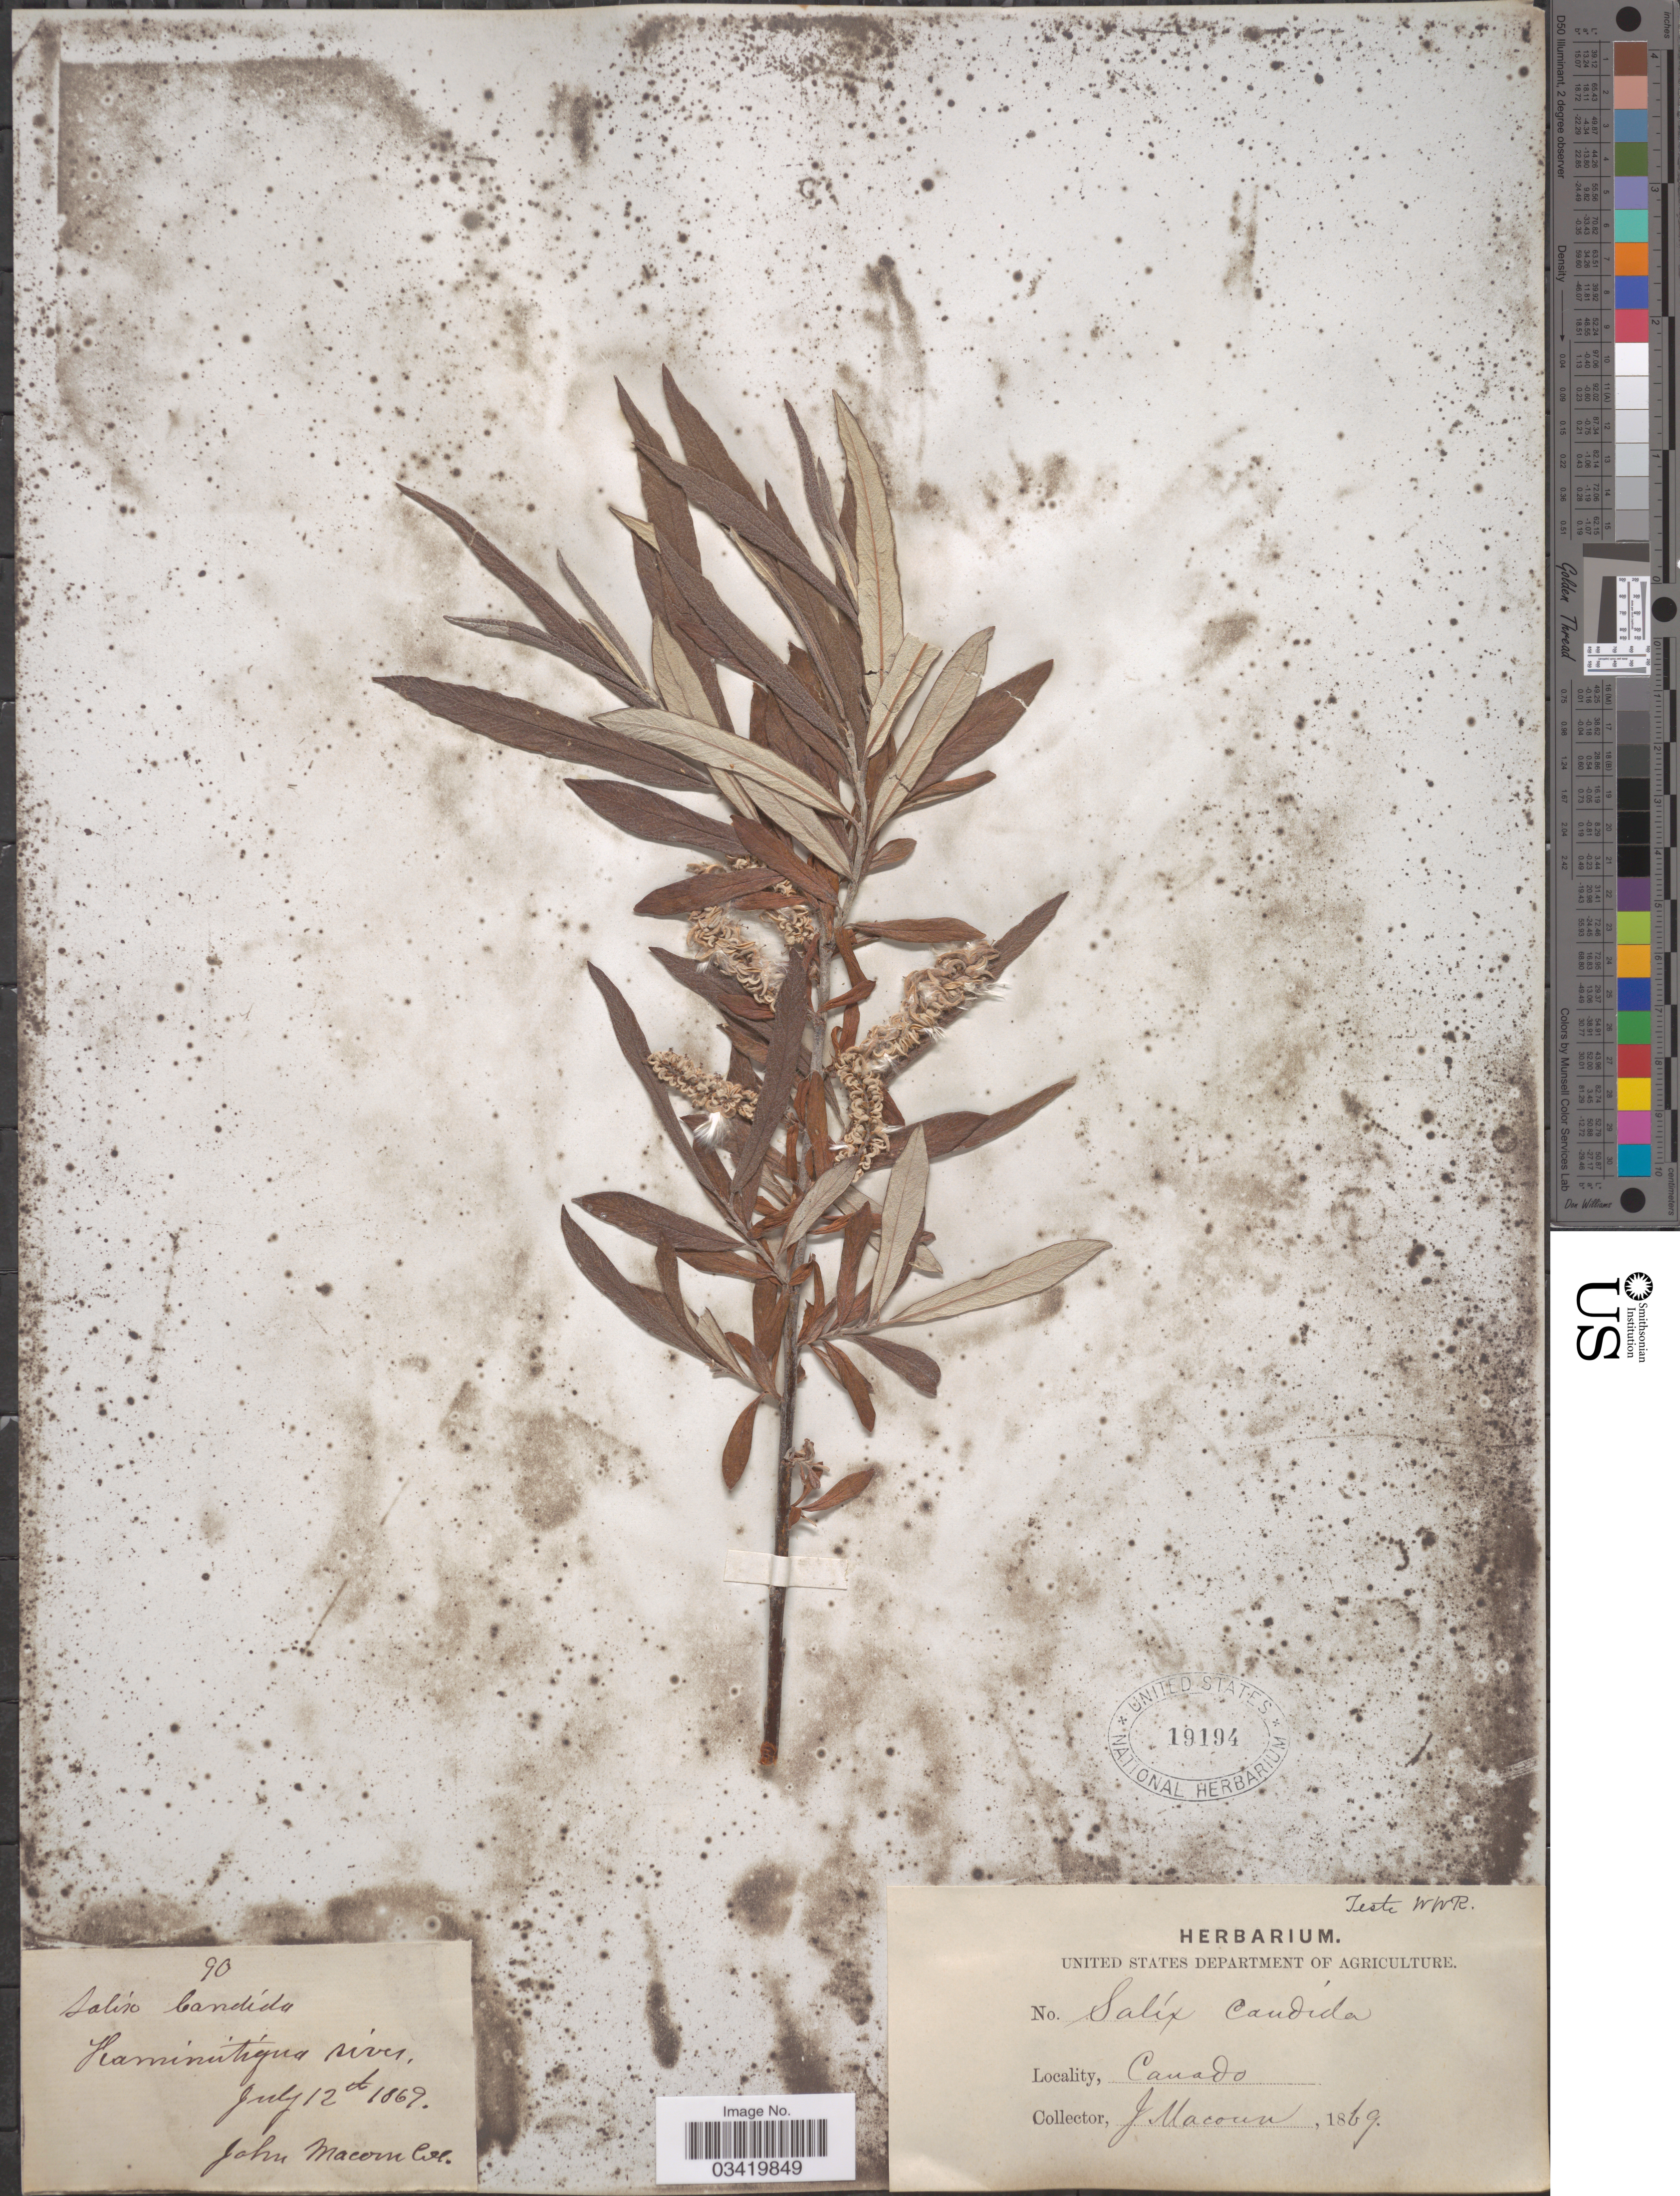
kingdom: Plantae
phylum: Tracheophyta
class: Magnoliopsida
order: Malpighiales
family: Salicaceae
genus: Salix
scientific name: Salix candida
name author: Flüggé ex Willd.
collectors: J. Macoun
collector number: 90*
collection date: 1869-07-12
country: Canada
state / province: Ontario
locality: Kaministiquia River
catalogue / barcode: US 19194